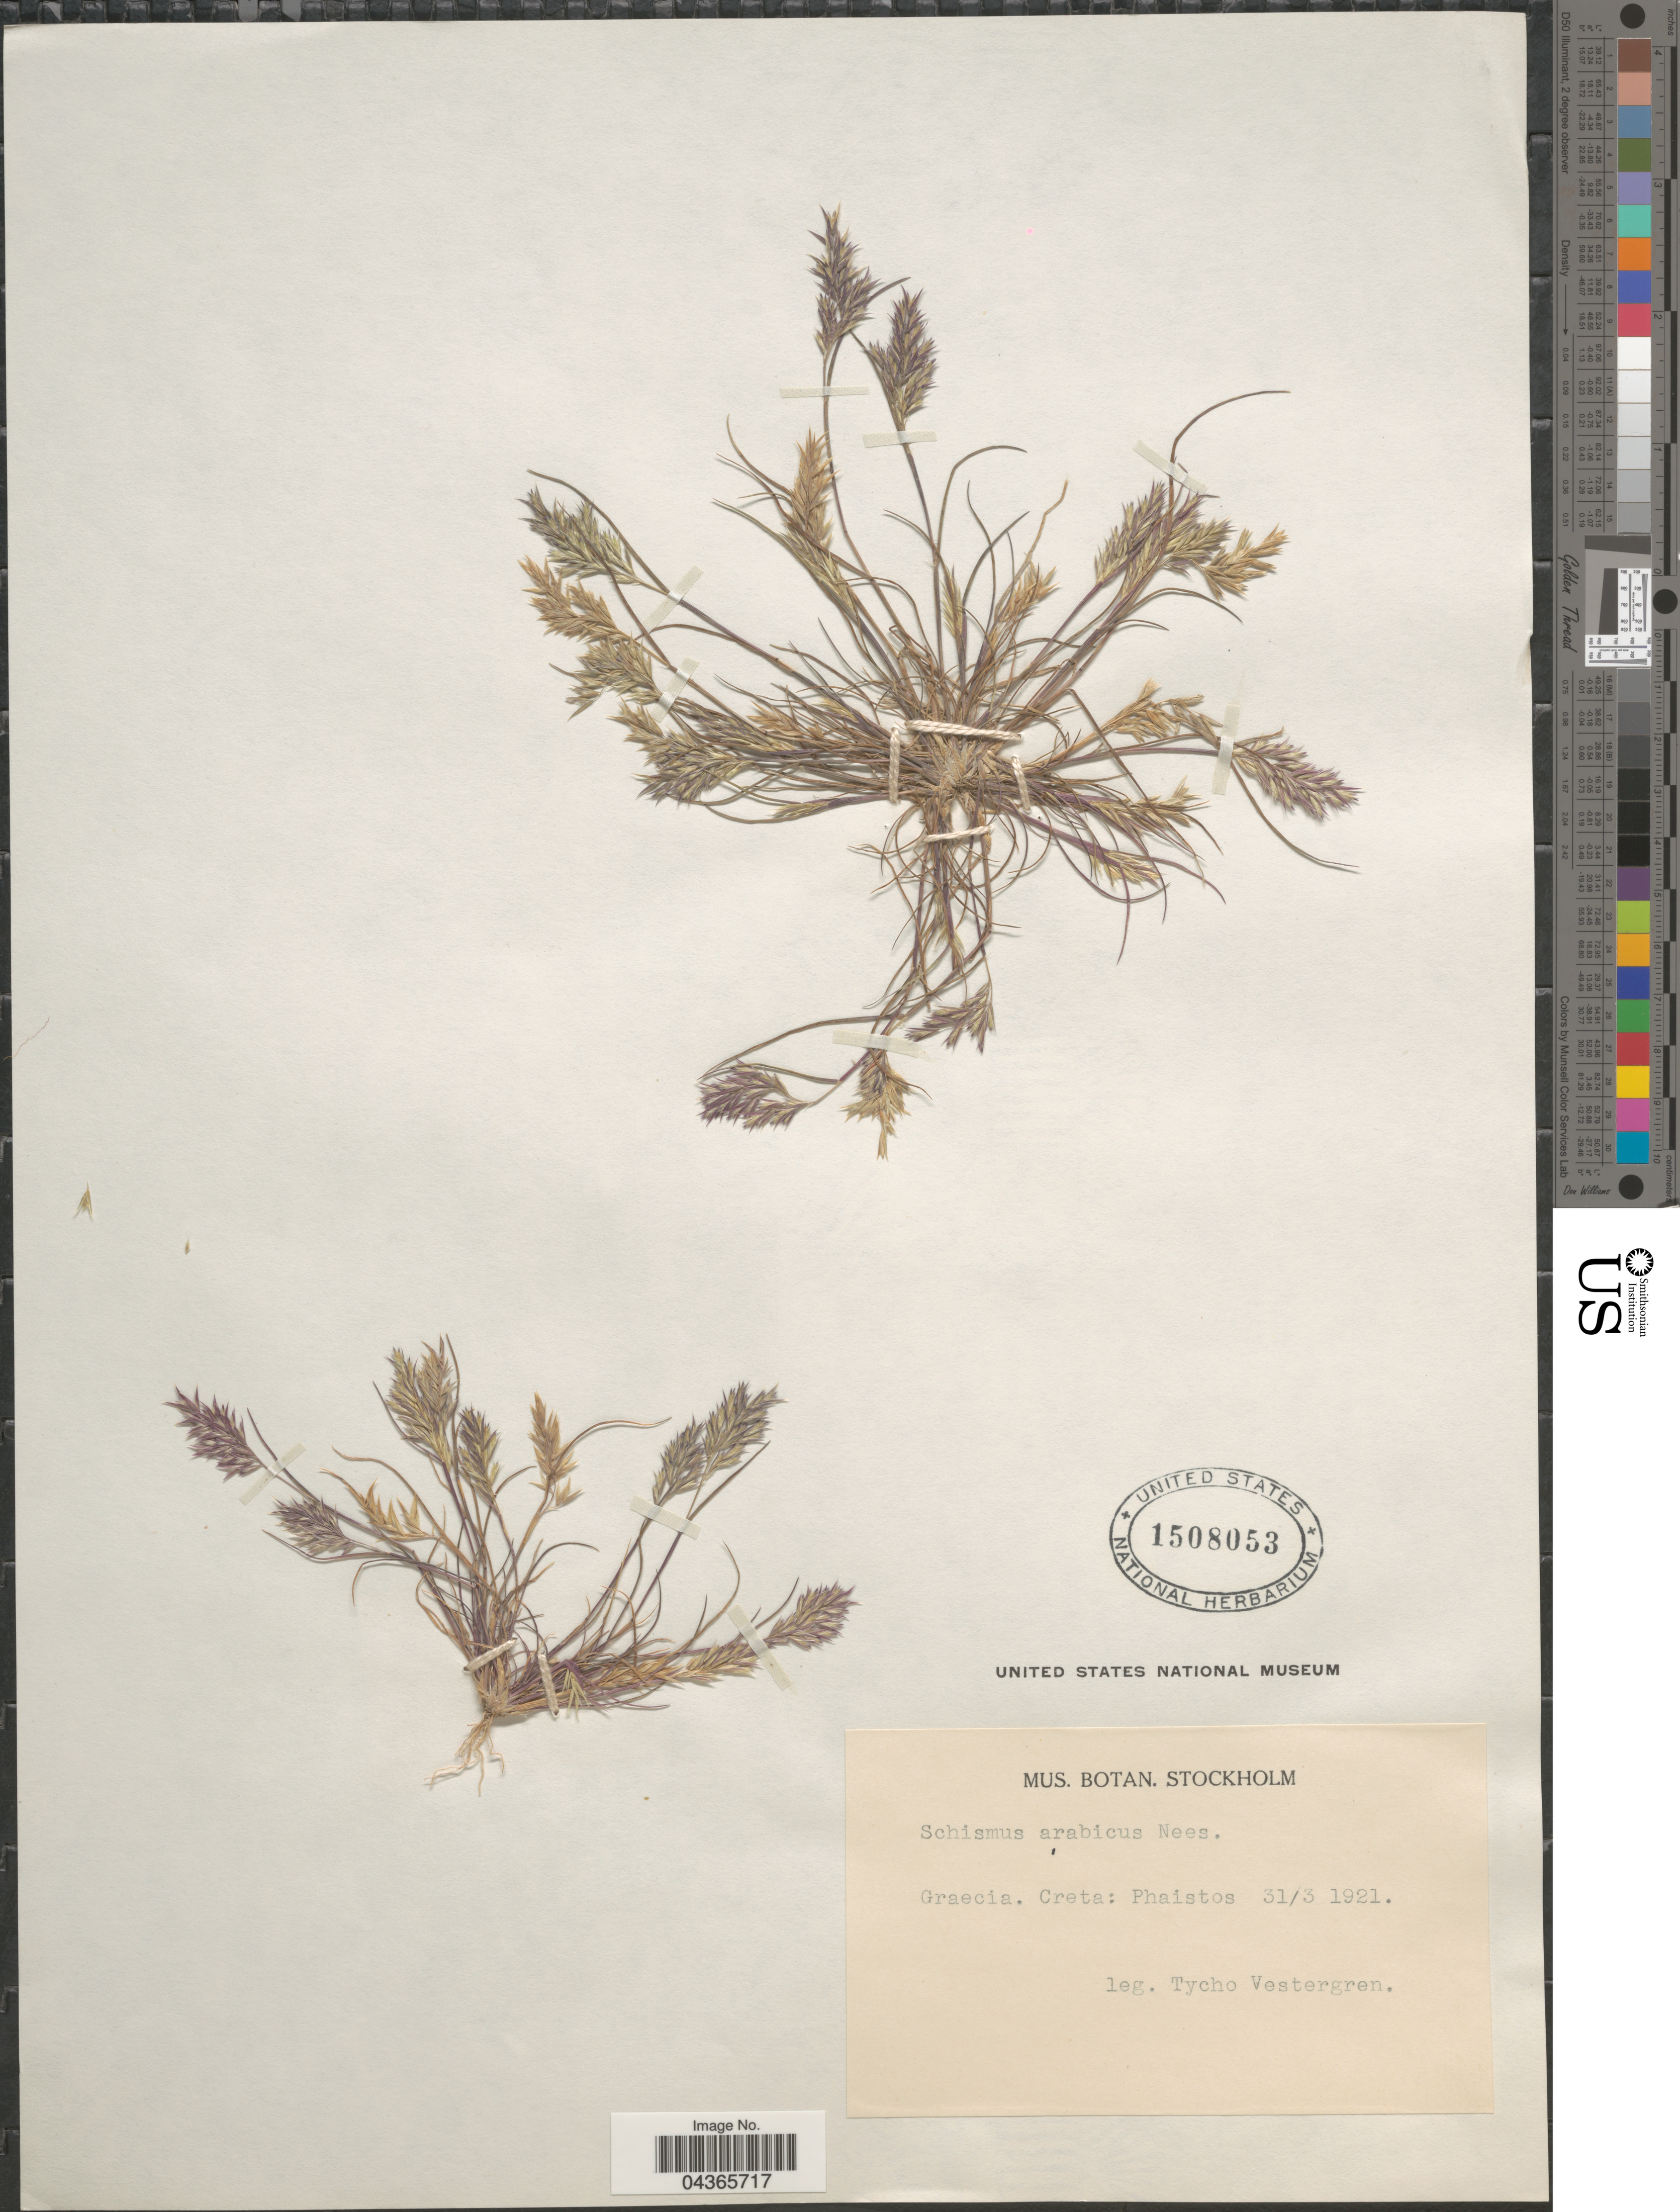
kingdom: Plantae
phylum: Tracheophyta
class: Liliopsida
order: Poales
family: Poaceae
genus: Schismus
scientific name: Schismus arabicus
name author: Nees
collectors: T. Vestergren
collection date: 1921-03-31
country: Greece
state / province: Crete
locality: Graecia. Creta: Phaistos.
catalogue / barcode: US 1508053